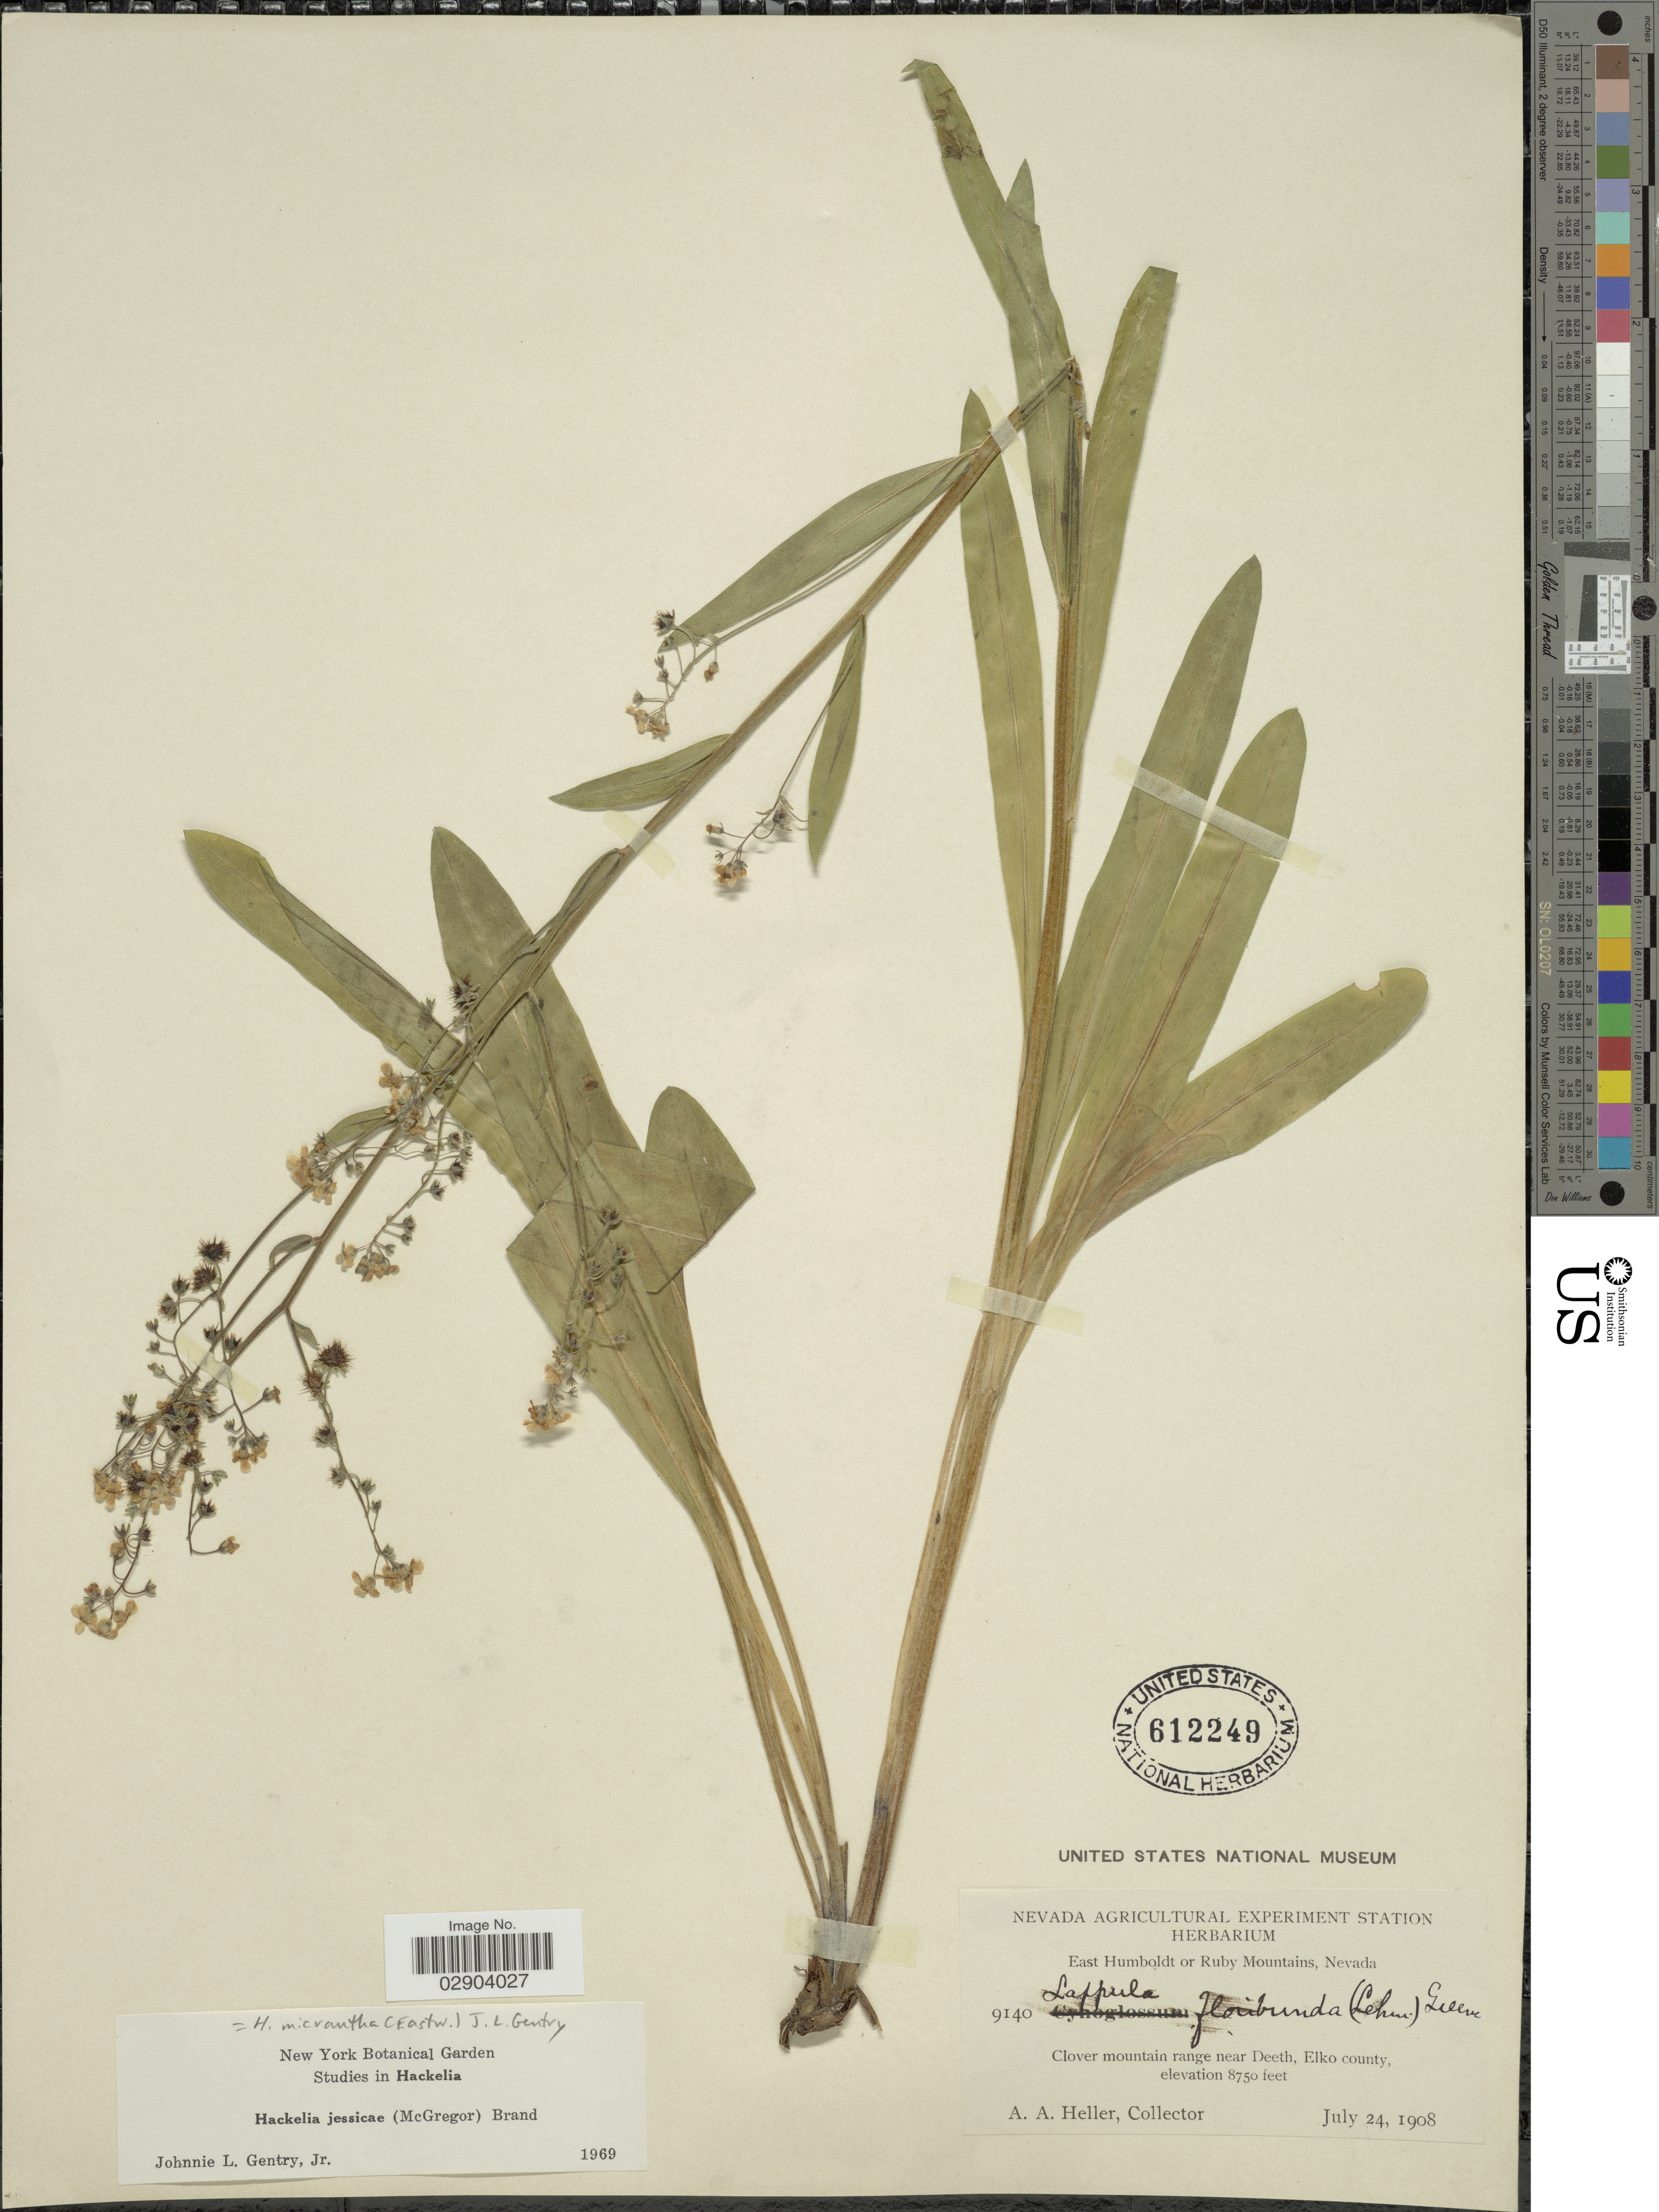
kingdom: Plantae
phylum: Tracheophyta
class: Magnoliopsida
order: Boraginales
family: Boraginaceae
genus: Hackelia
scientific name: Hackelia micrantha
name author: (Eastw.) J.L. Gentry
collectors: A. A. Heller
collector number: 9140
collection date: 1908-07-24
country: United States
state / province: Nevada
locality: East Humboldt or Ruby Mountains. Clover mountain range near Deeth, Elko County.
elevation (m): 2667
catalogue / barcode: US 612249